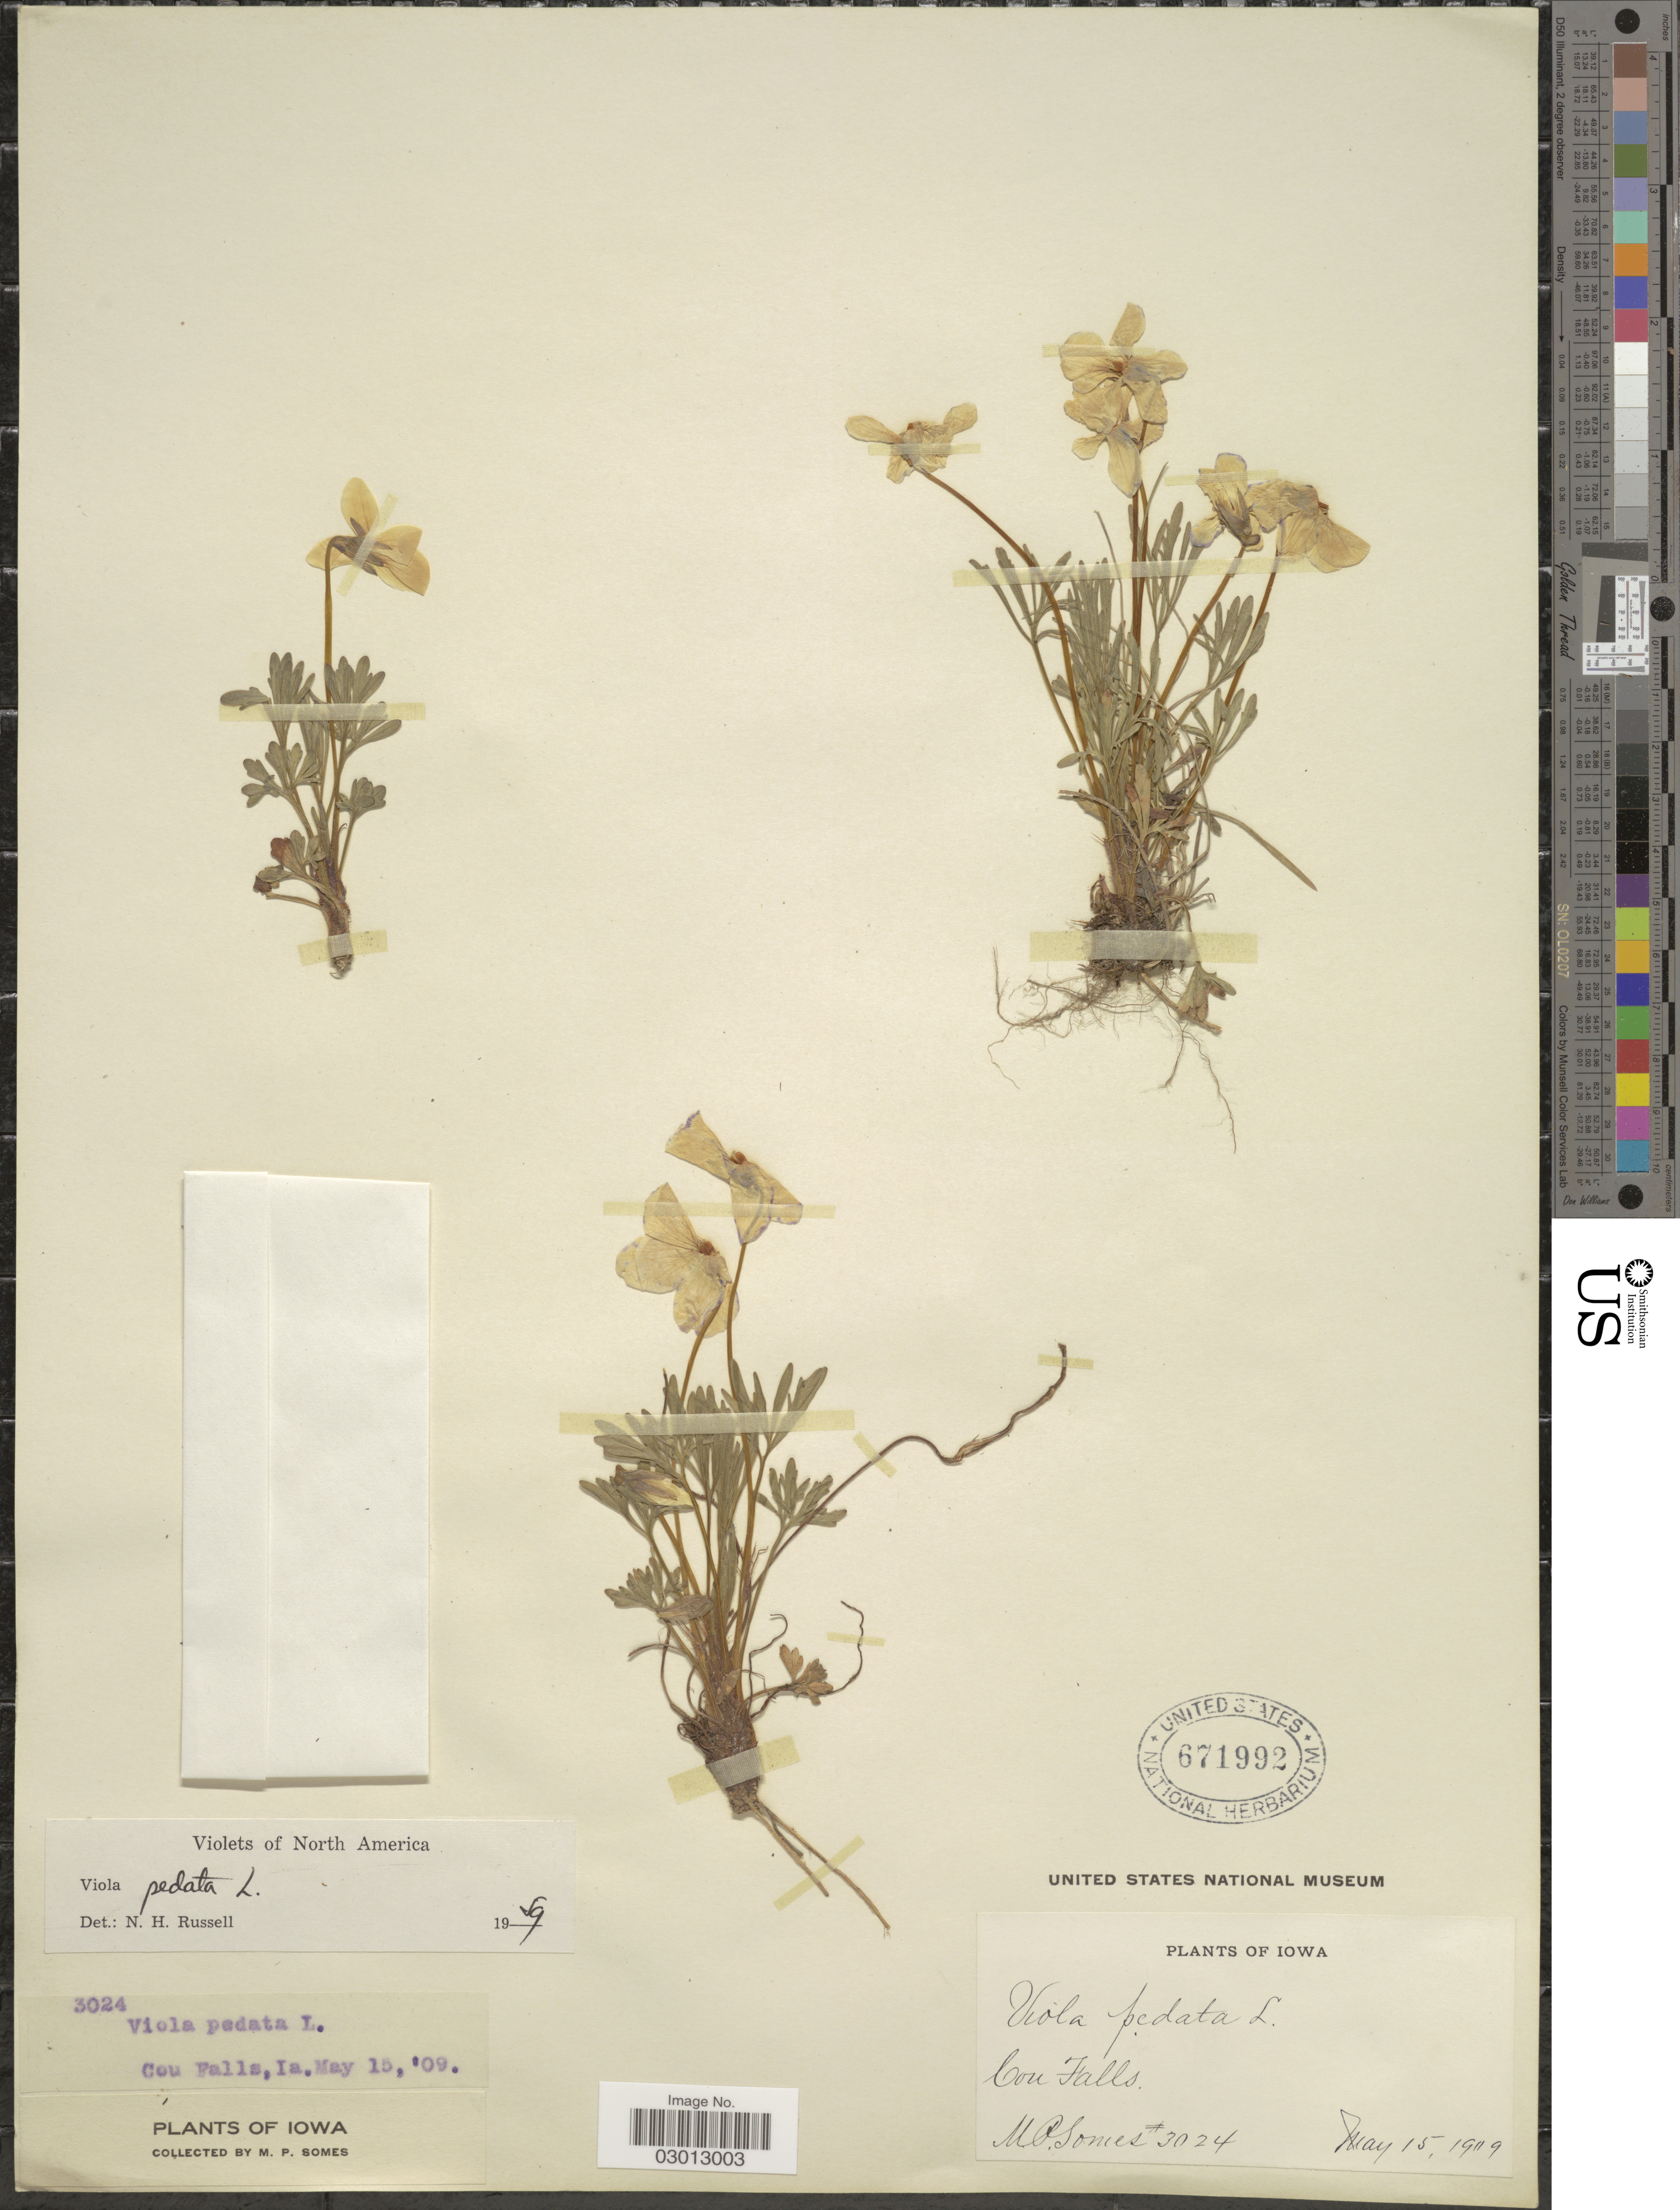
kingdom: Plantae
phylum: Tracheophyta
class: Magnoliopsida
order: Malpighiales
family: Violaceae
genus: Viola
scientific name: Viola pedata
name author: L.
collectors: M. Somes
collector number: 3024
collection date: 1909-05-15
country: United States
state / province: Iowa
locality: Cou Falls.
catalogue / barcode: US 671992